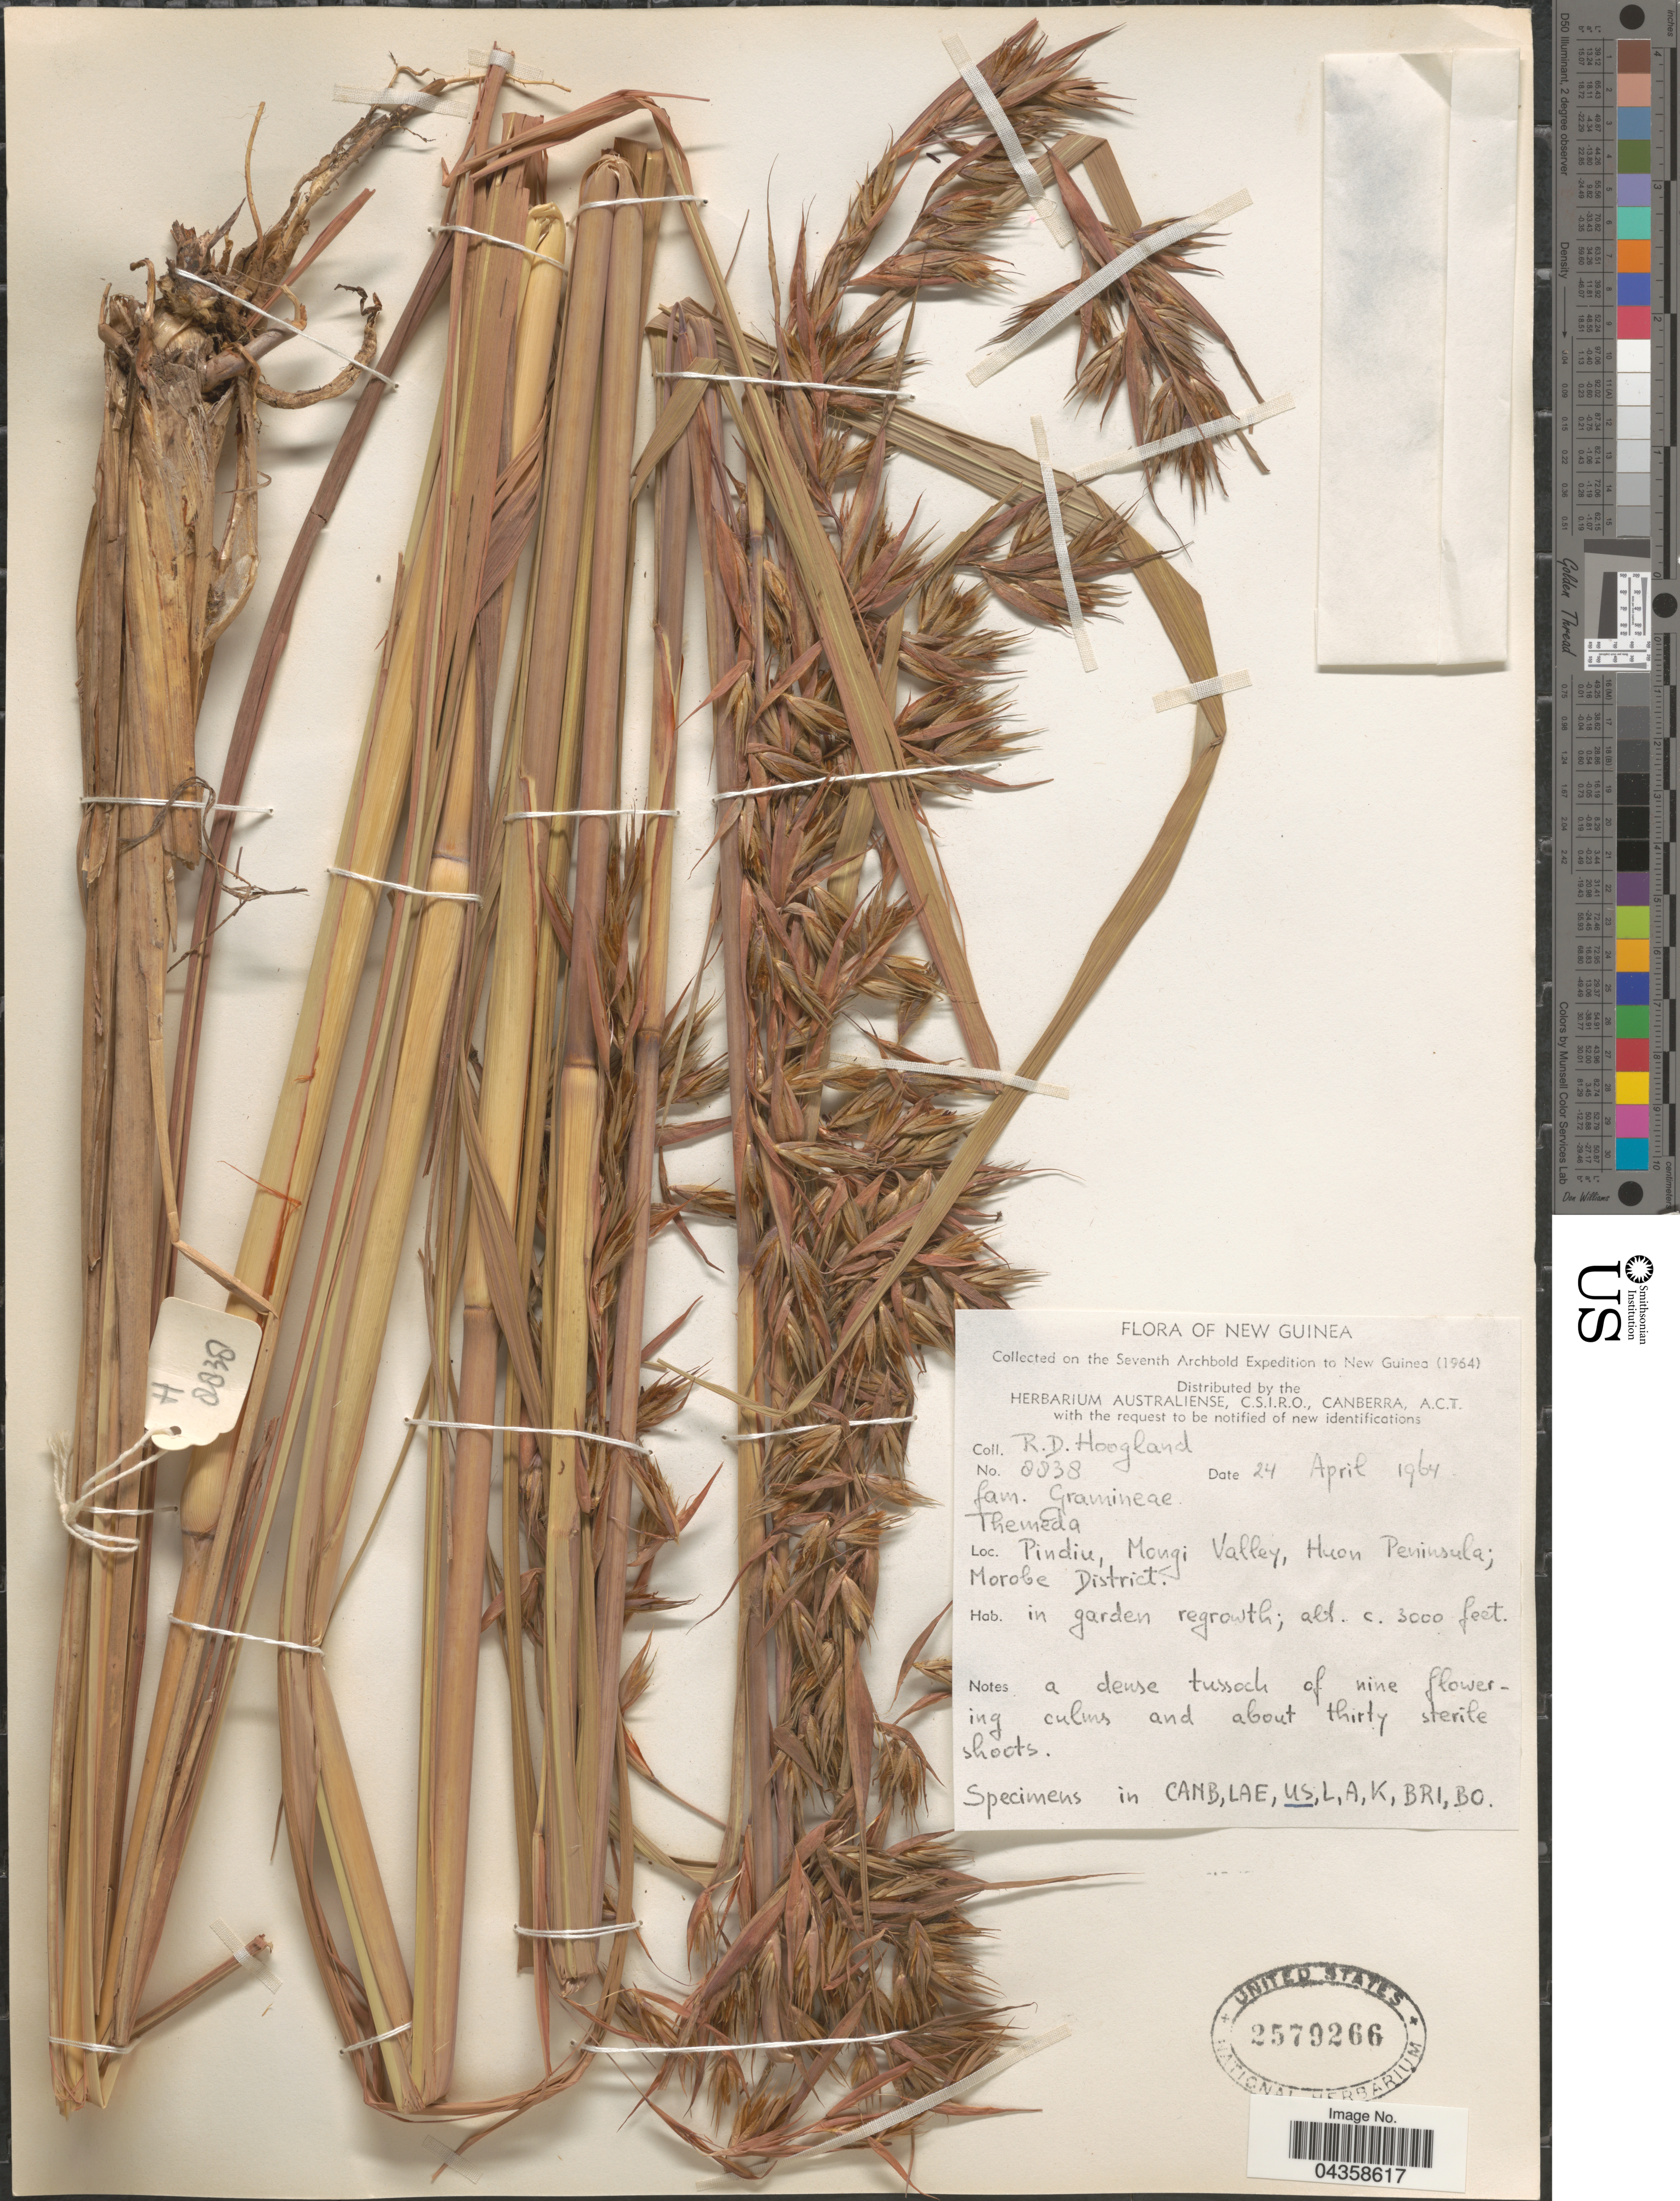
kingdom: Plantae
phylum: Tracheophyta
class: Liliopsida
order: Poales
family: Poaceae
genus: Themeda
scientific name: Themeda sp.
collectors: R. D. Hoogland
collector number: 8838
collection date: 1964-04-24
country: Papua New Guinea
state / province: Morobe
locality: New Guinea. The Seventh Archbold Expedition to New Guinea (1964). Pindiu, Mongi Valley, Huon Peninsula; Morobe District. In garden regrowth.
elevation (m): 914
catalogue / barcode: US 2579266